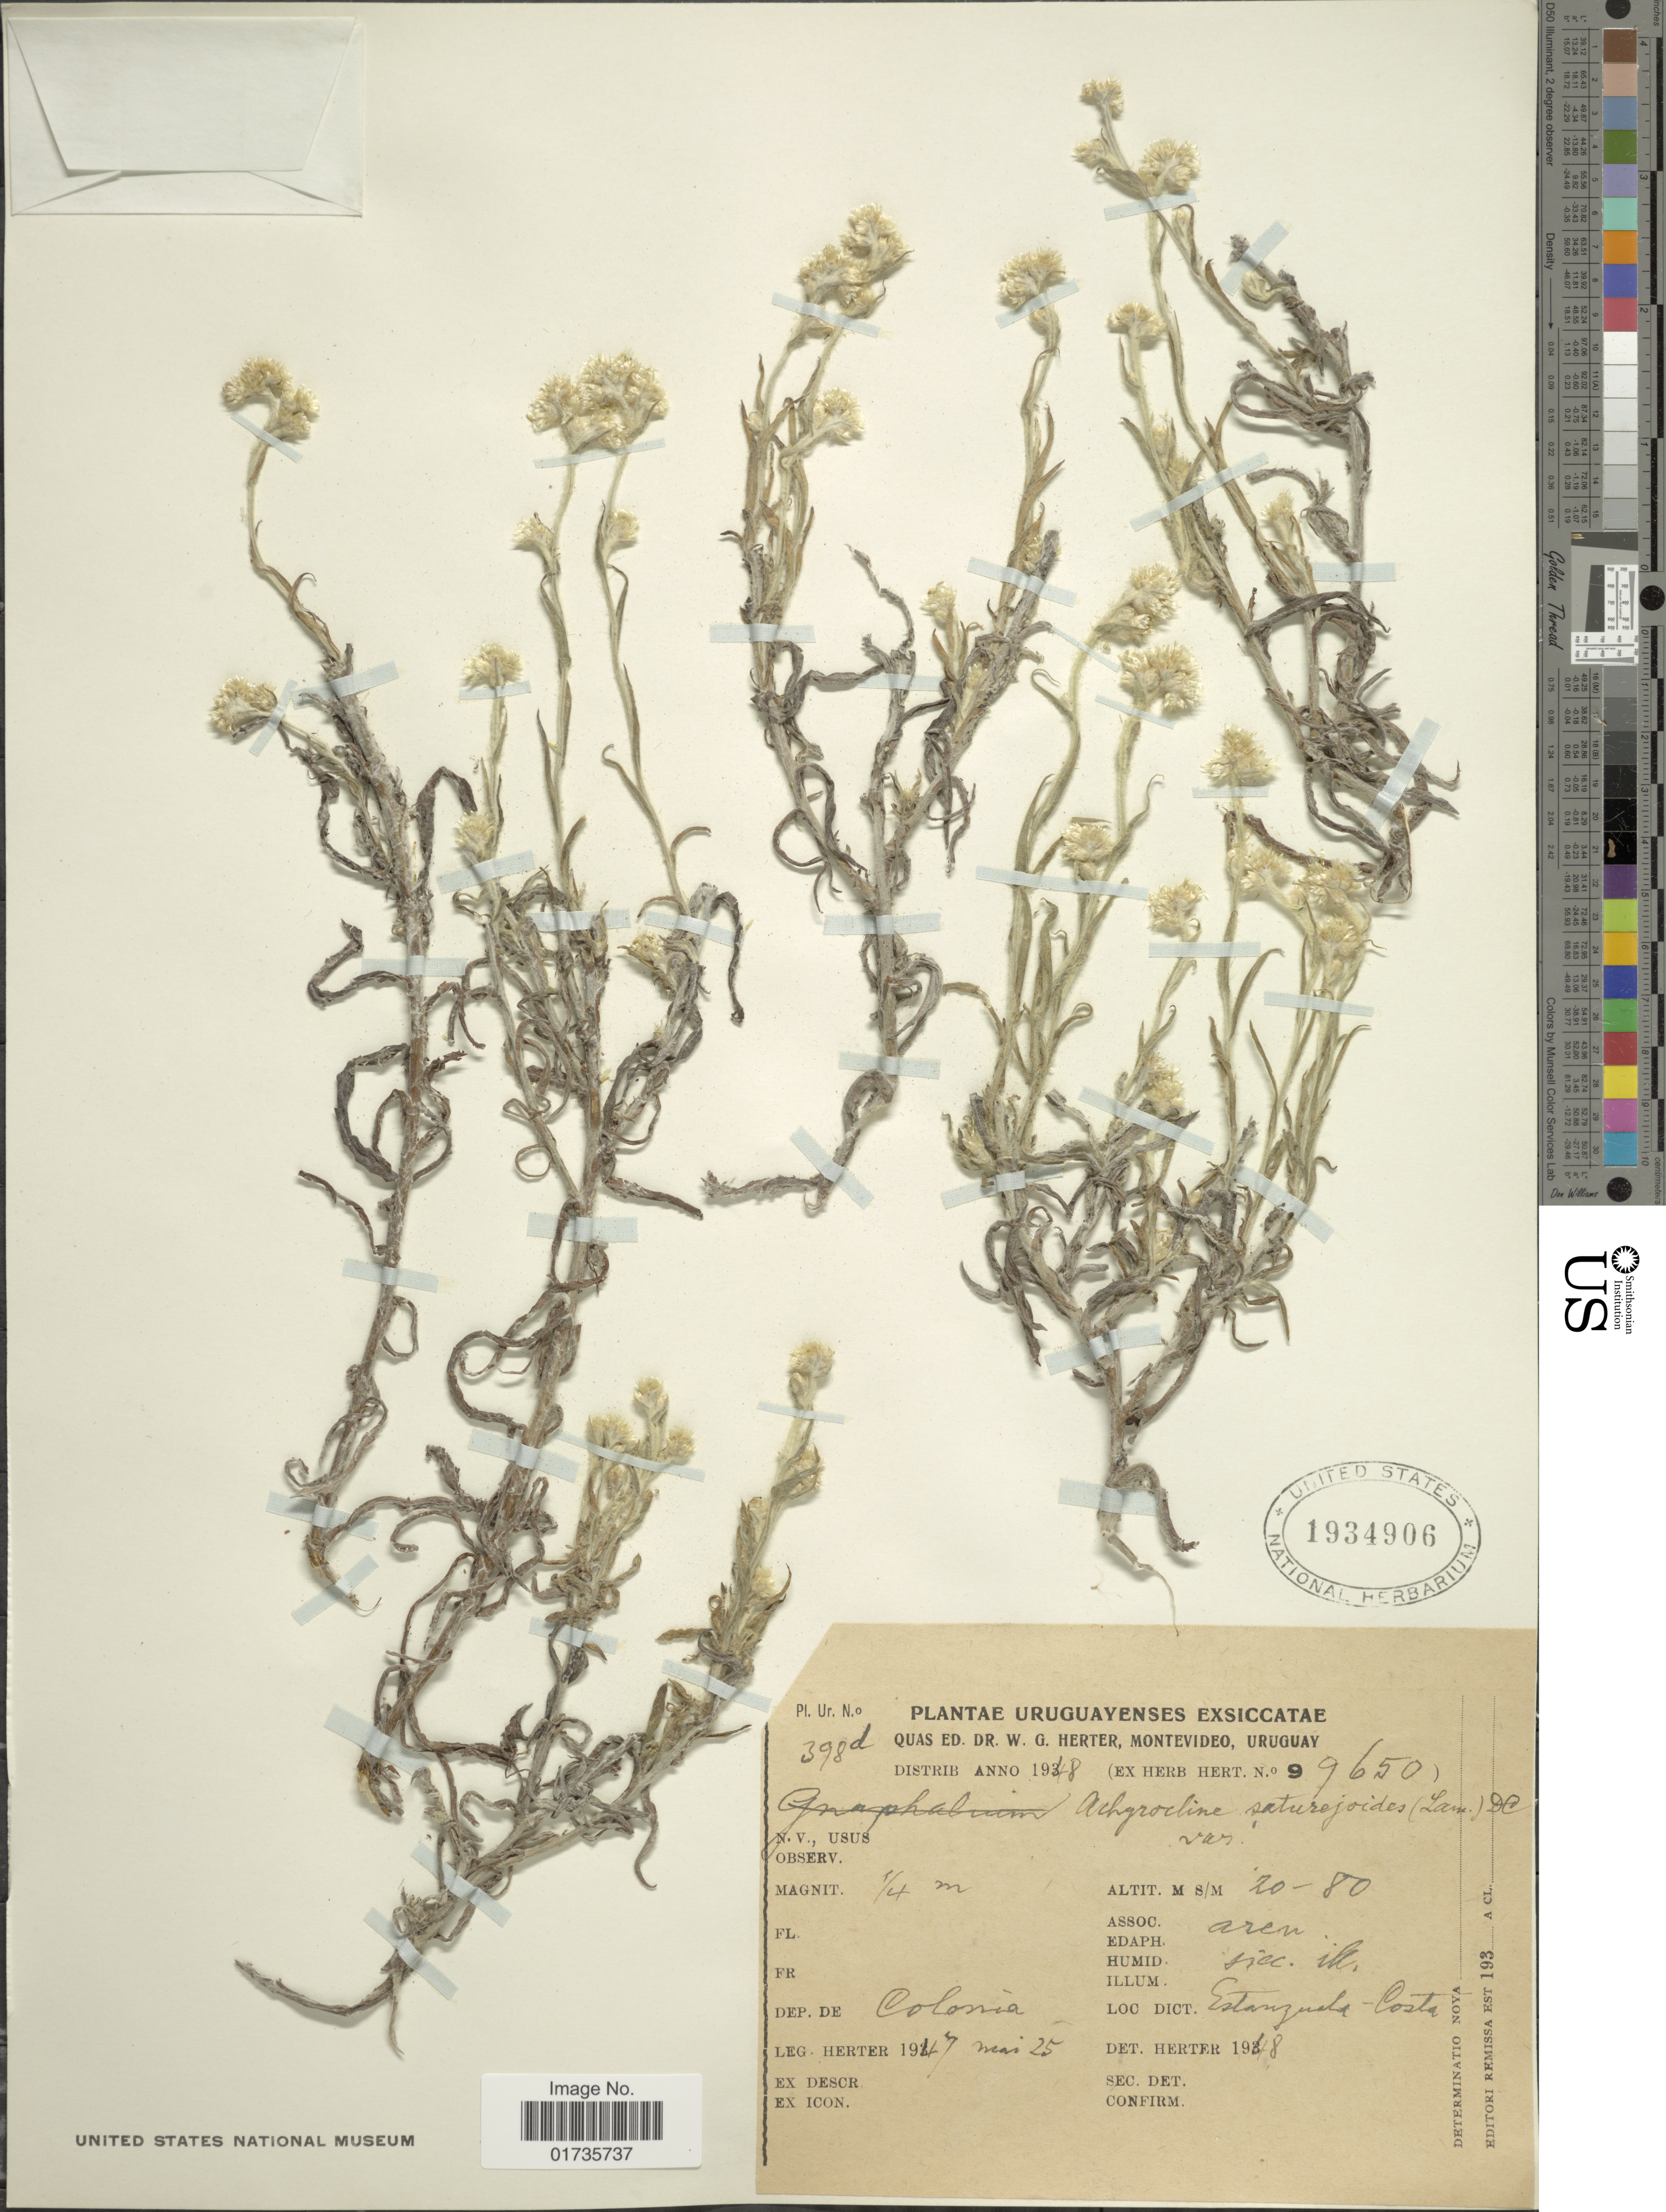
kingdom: Plantae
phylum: Tracheophyta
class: Magnoliopsida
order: Asterales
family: Asteraceae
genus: Achyrocline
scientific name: Achyrocline satureioides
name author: (Lam.) DC.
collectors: W. G. Herter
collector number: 398d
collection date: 1947-05-25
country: Uruguay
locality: Dep de Colonia, Estanzuala-Costa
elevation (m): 20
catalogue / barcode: US 1934906